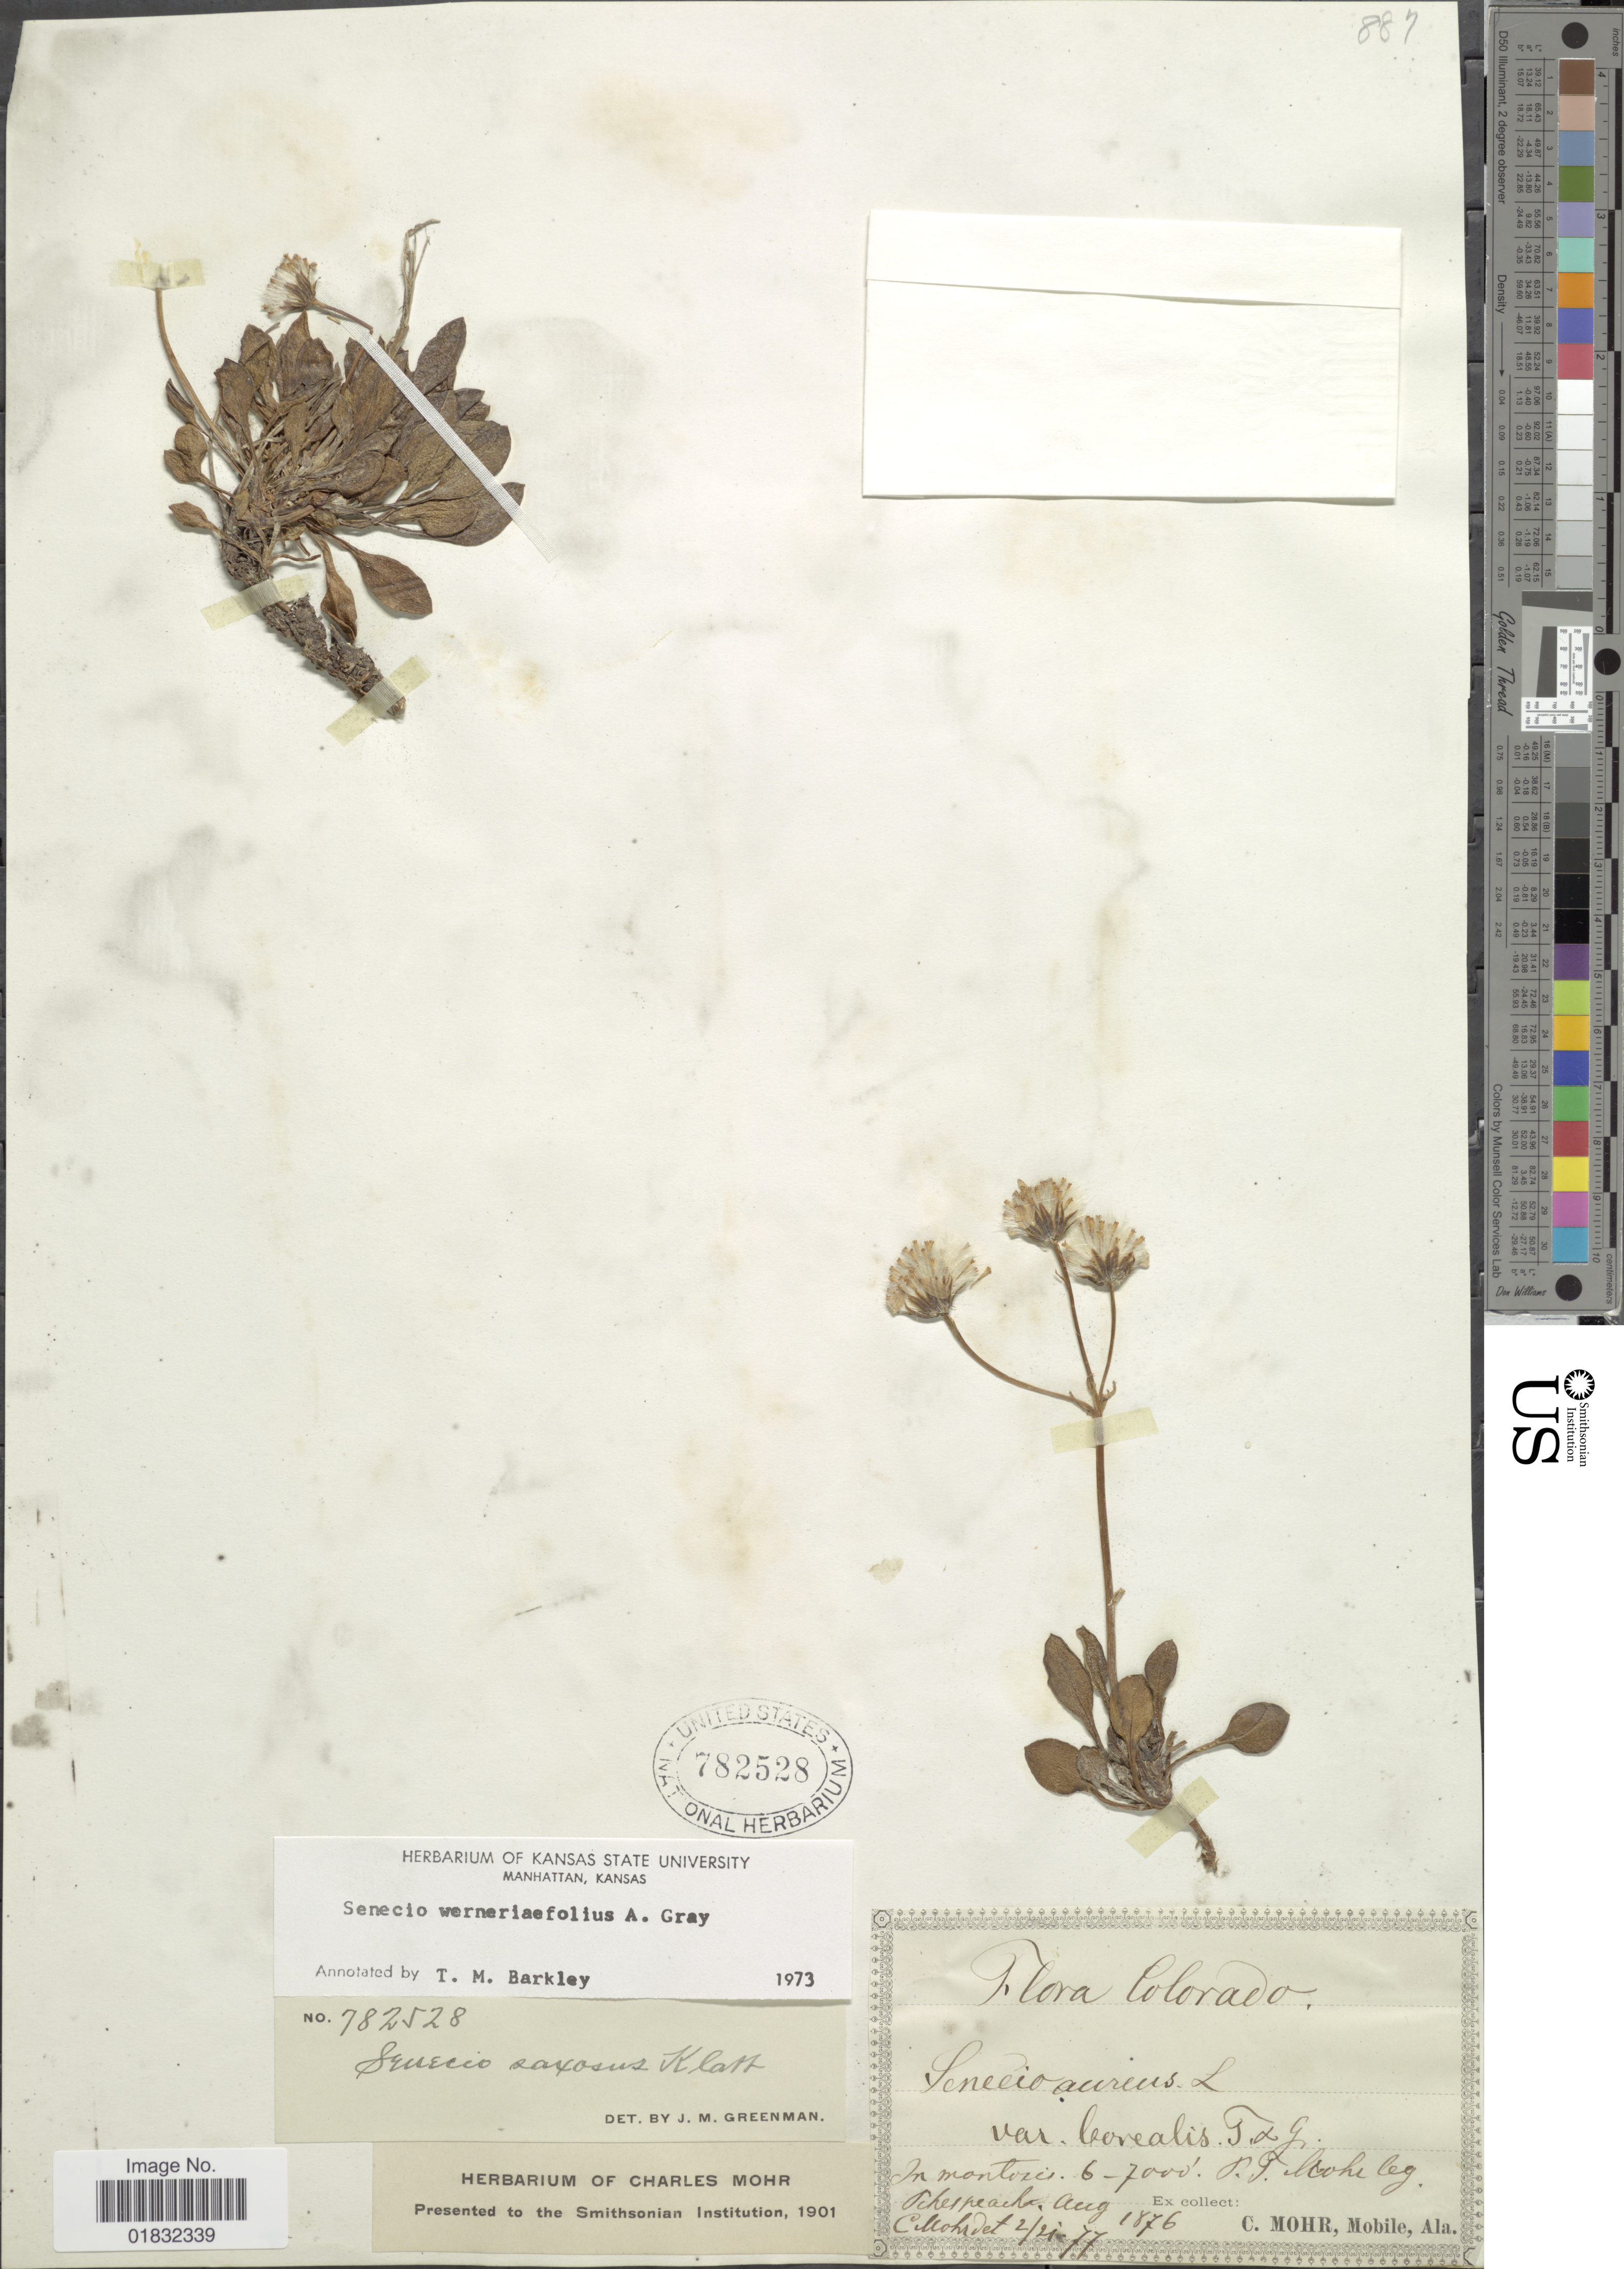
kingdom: Plantae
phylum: Tracheophyta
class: Magnoliopsida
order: Asterales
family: Asteraceae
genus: Packera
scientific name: Packera werneriifolia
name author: (A. Gray) W.A. Weber & Á. Löve ex Trock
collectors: P. F. Mohr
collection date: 1876-08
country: United States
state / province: Colorado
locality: In montosis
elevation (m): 1829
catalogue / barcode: US 782528